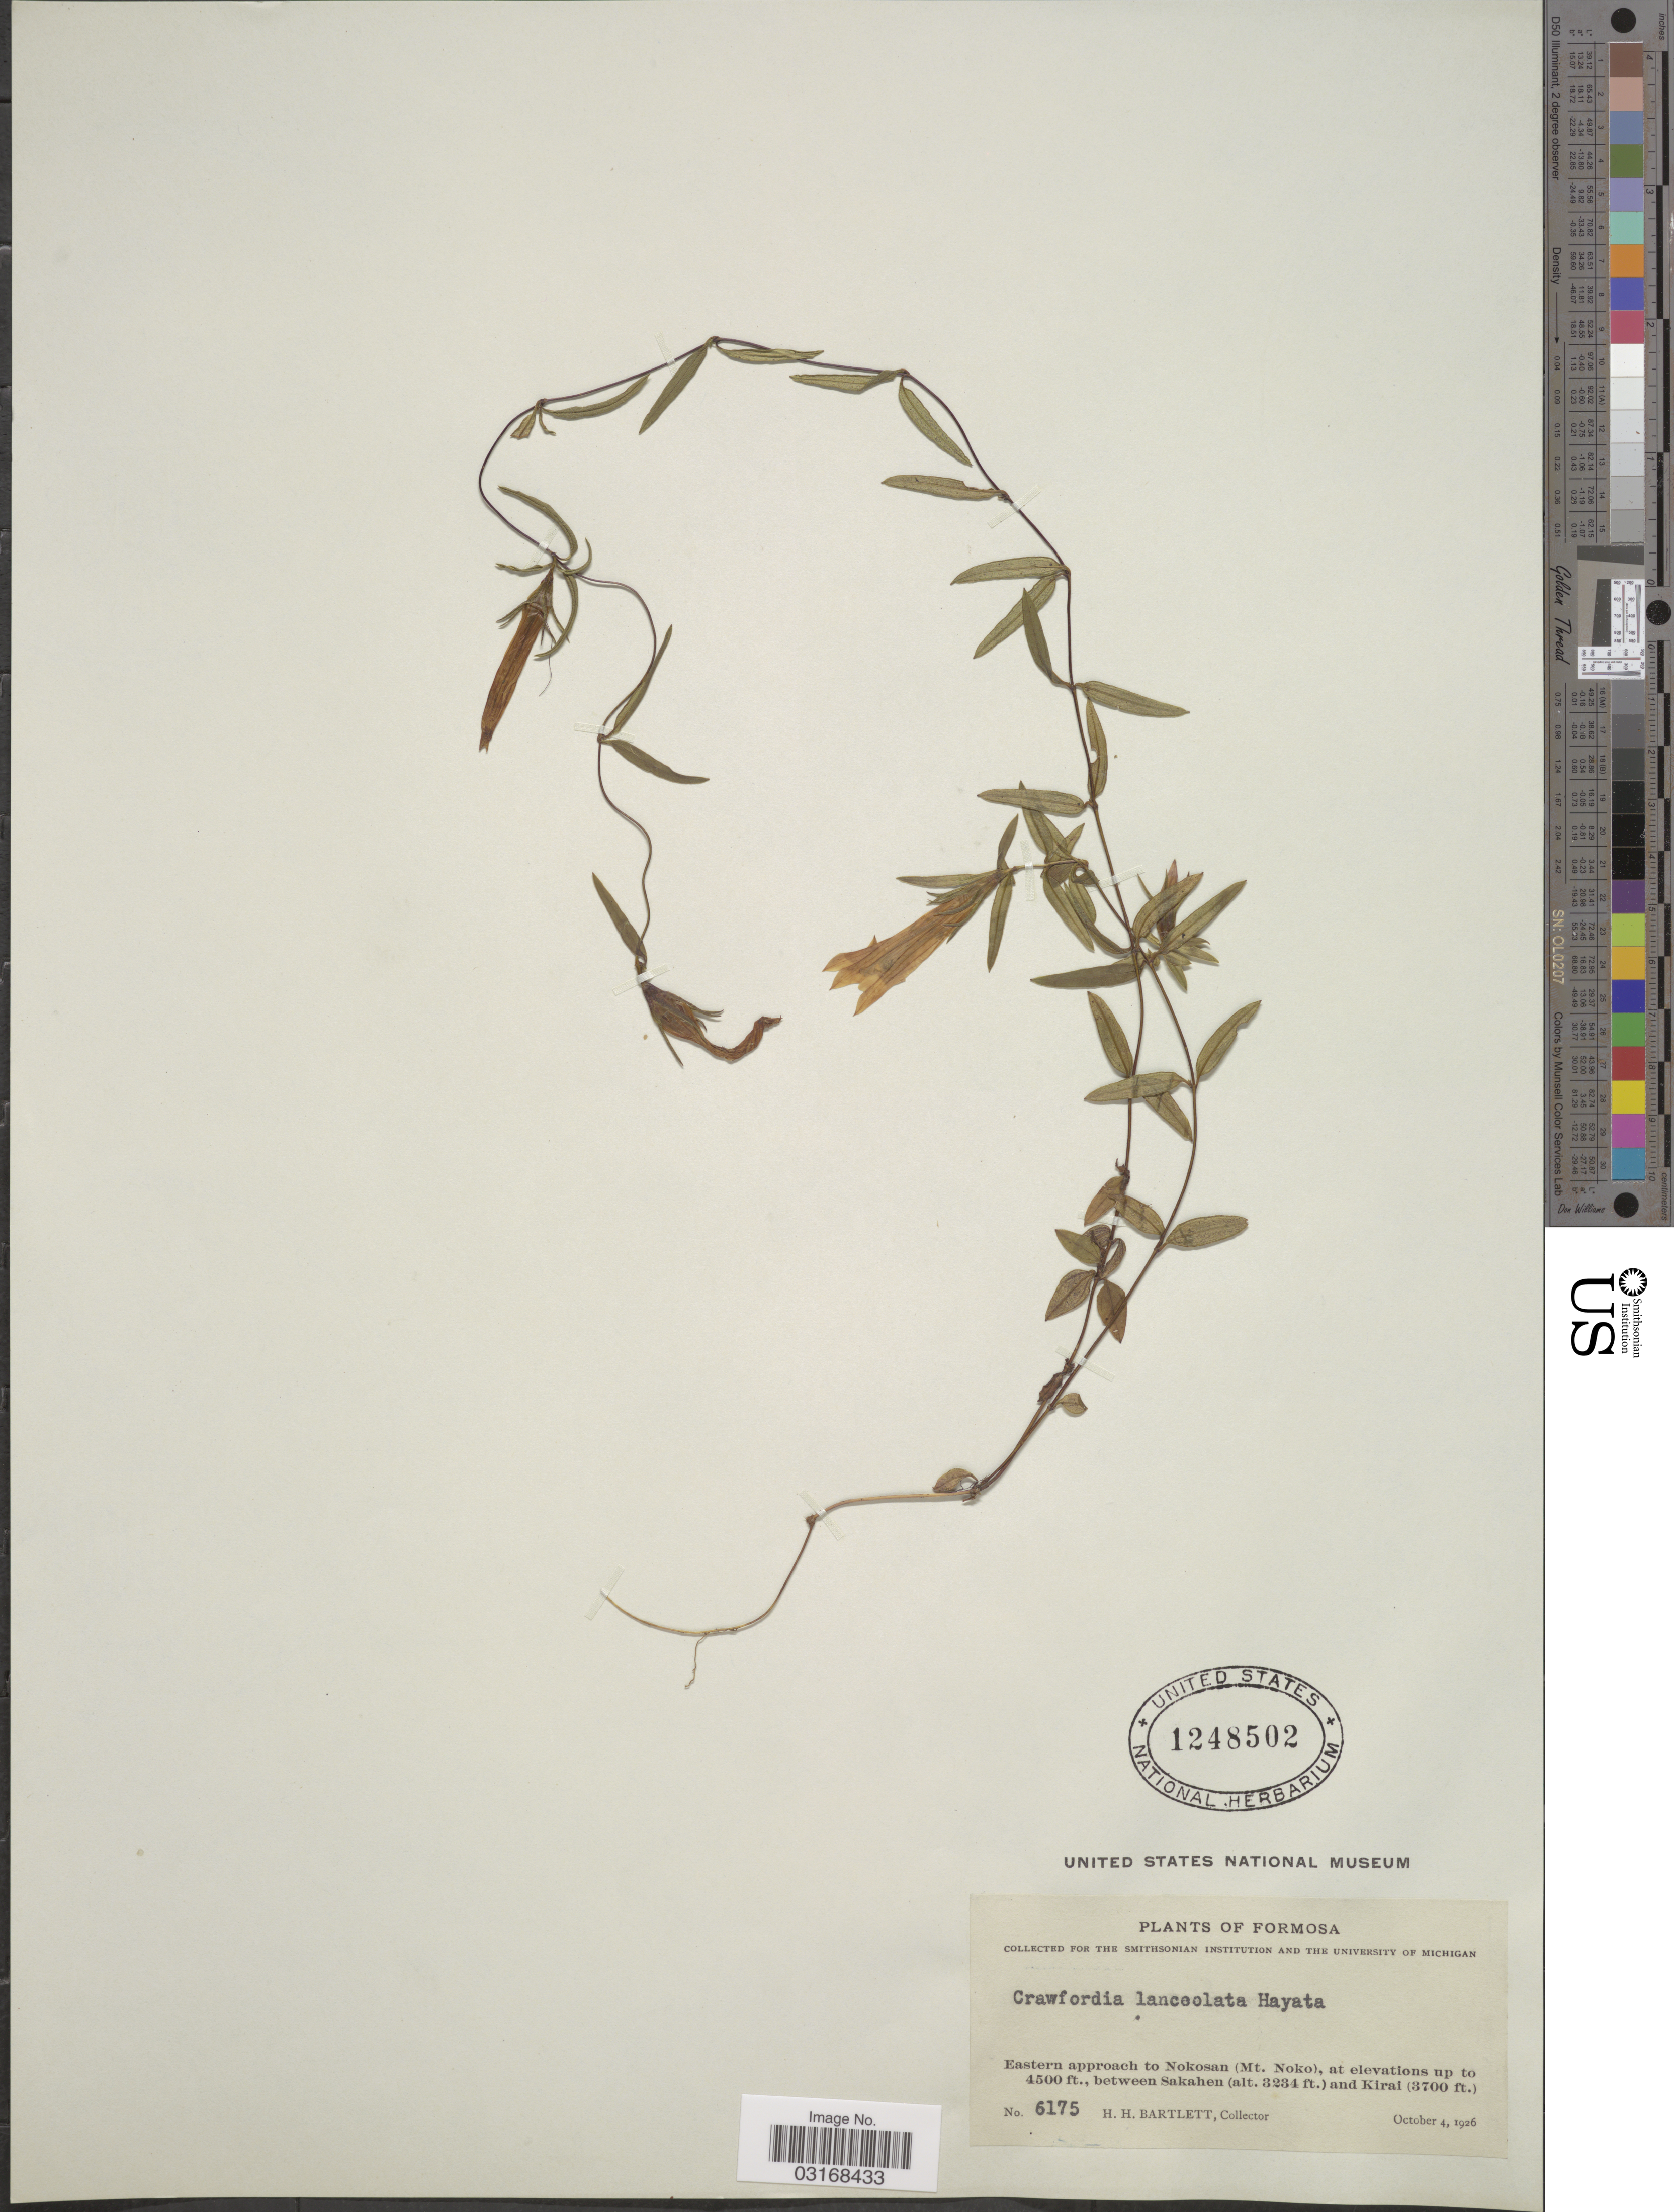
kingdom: Plantae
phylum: Tracheophyta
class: Magnoliopsida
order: Gentianales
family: Gentianaceae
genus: Crawfurdia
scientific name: Crawfurdia lanceolata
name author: Hayata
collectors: H. H. Bartlett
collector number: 6175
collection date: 1926-10-04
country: Taiwan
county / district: Hualien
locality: Formosa. Eastern approach to Nokosan (Mt. Noko), between Sakahen and Kirai.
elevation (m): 986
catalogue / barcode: US 1248502